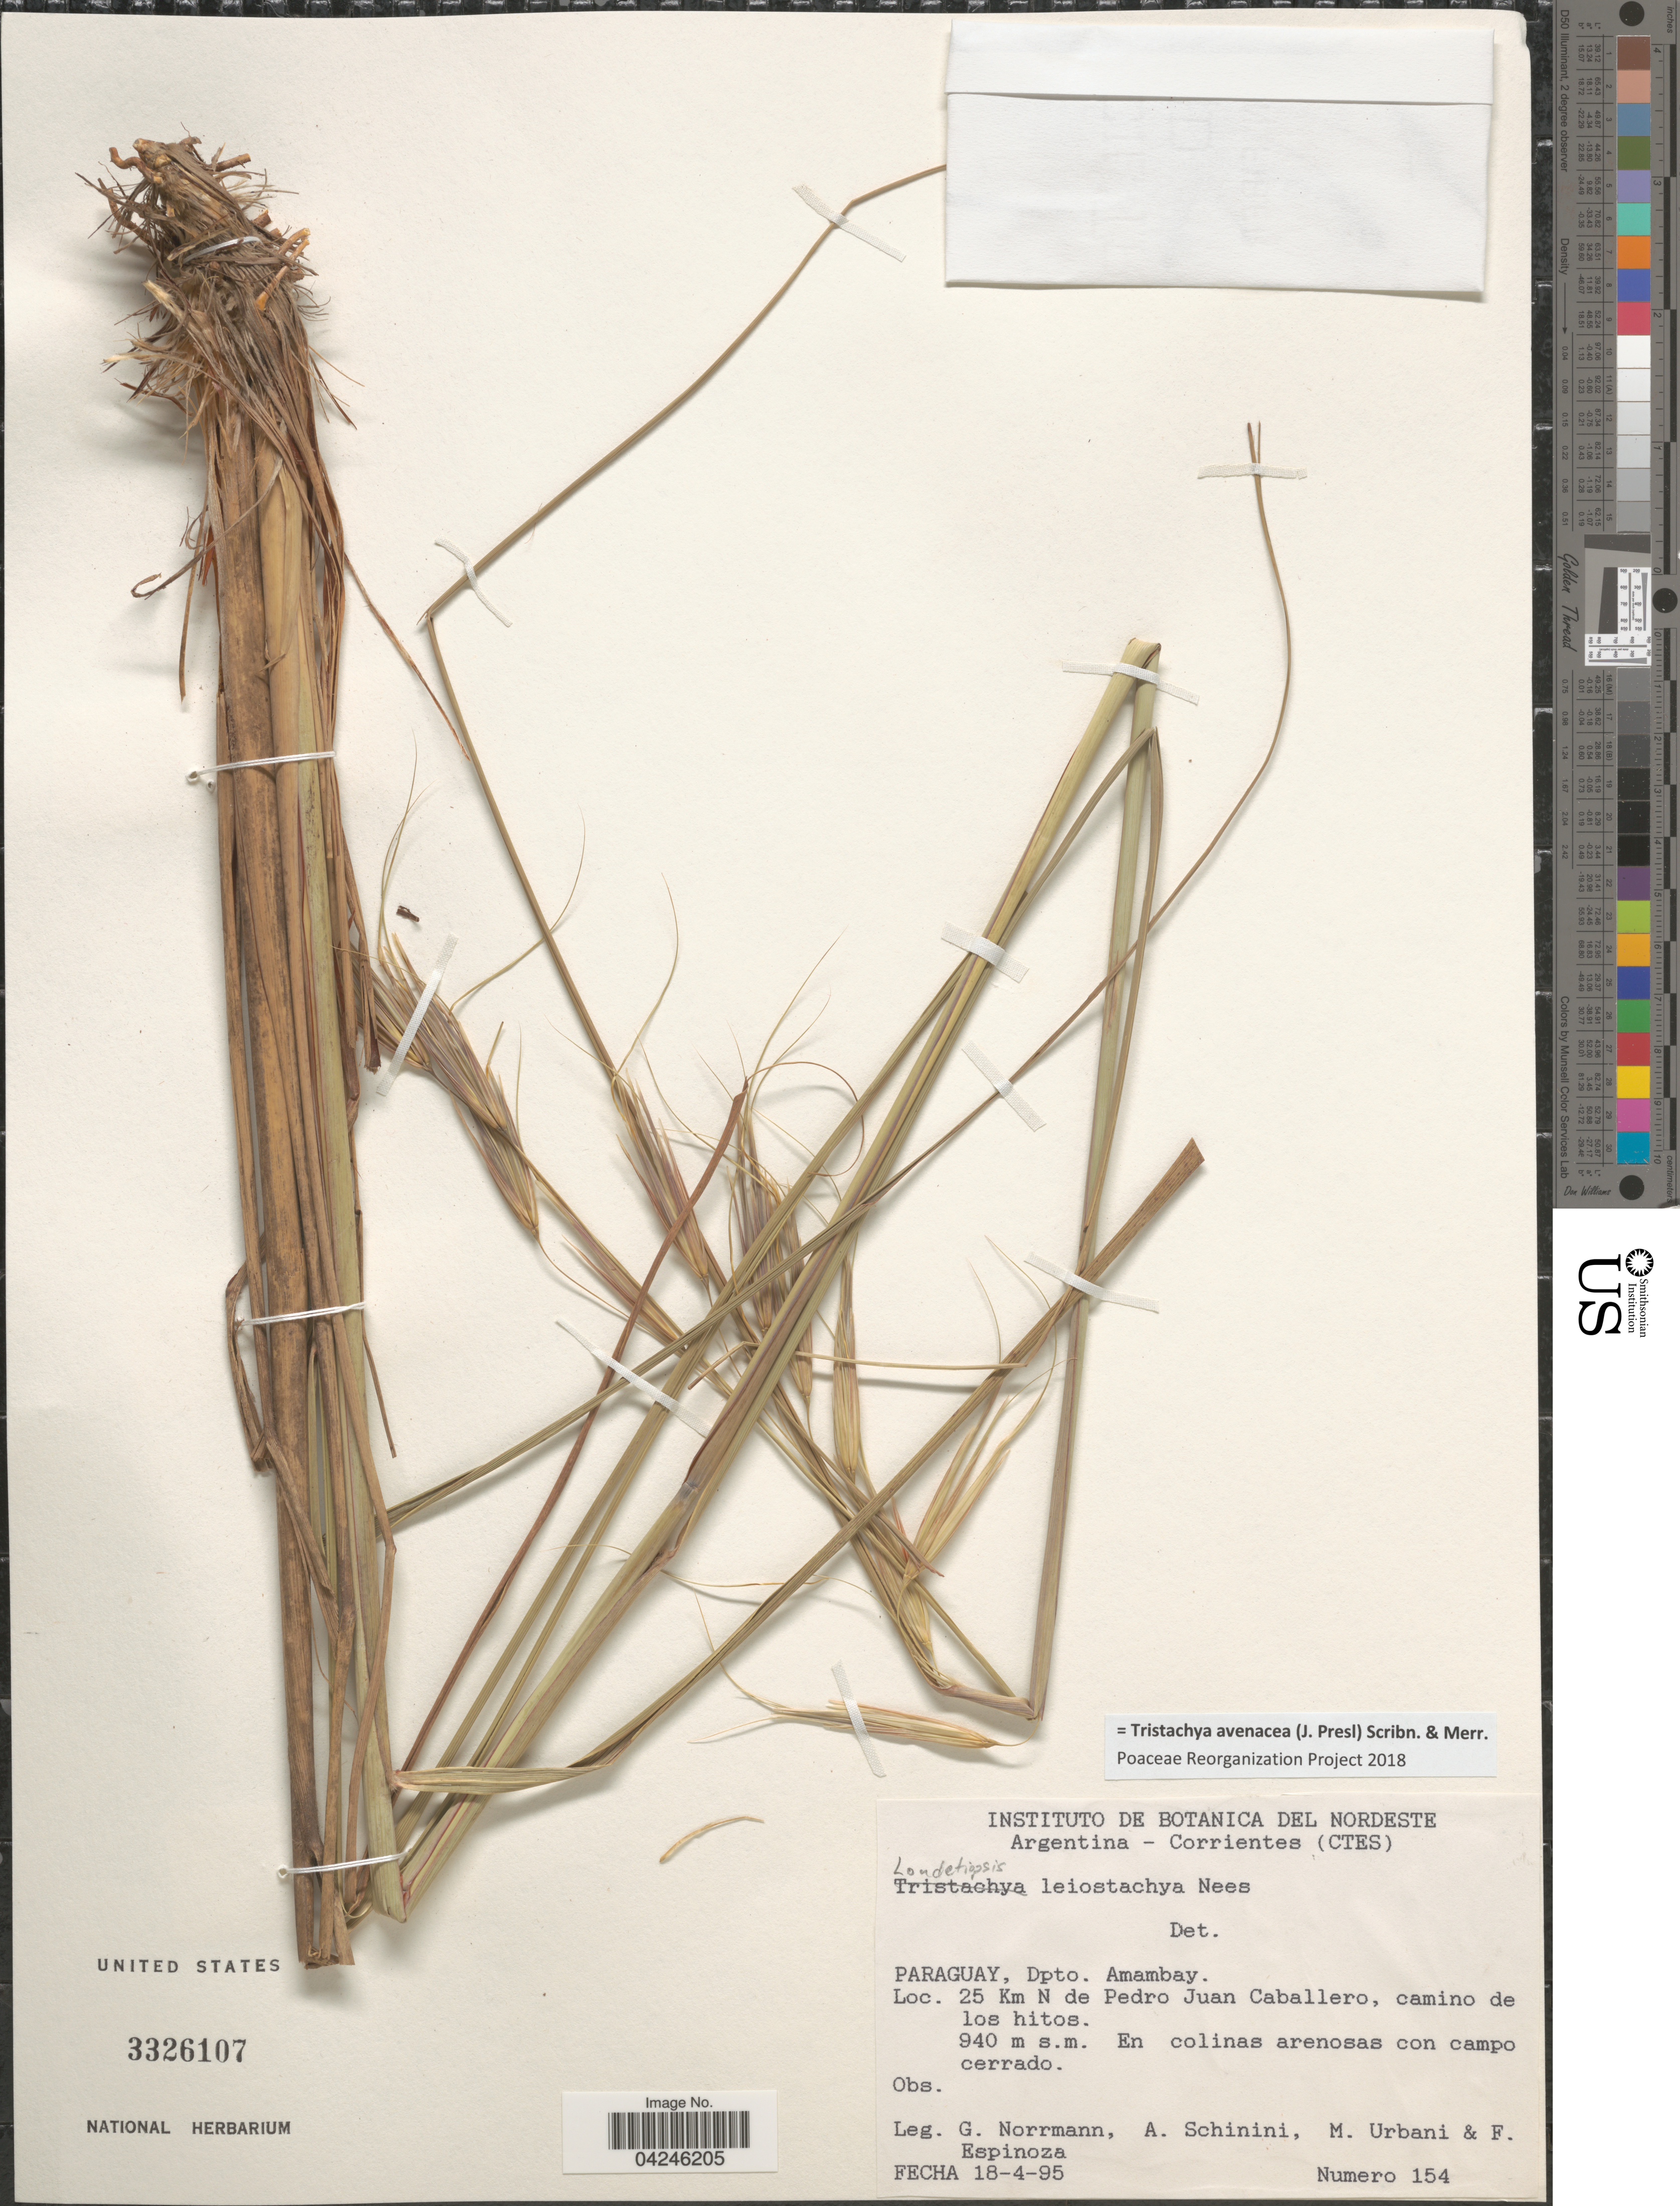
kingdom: Plantae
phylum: Tracheophyta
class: Liliopsida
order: Poales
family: Poaceae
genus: Tristachya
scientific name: Tristachya avenacea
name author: Scribn. & Merr.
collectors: G. Norrmann, A. Schinini, M. Urbani & F. Espinoza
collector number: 154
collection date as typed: Transcribed d/m/y: 18/4/95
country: Paraguay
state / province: Amambay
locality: Dpto. Amambay. 25 Km N de Pedro Juan Caballero, camino de los hitos.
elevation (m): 940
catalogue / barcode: US 3326107